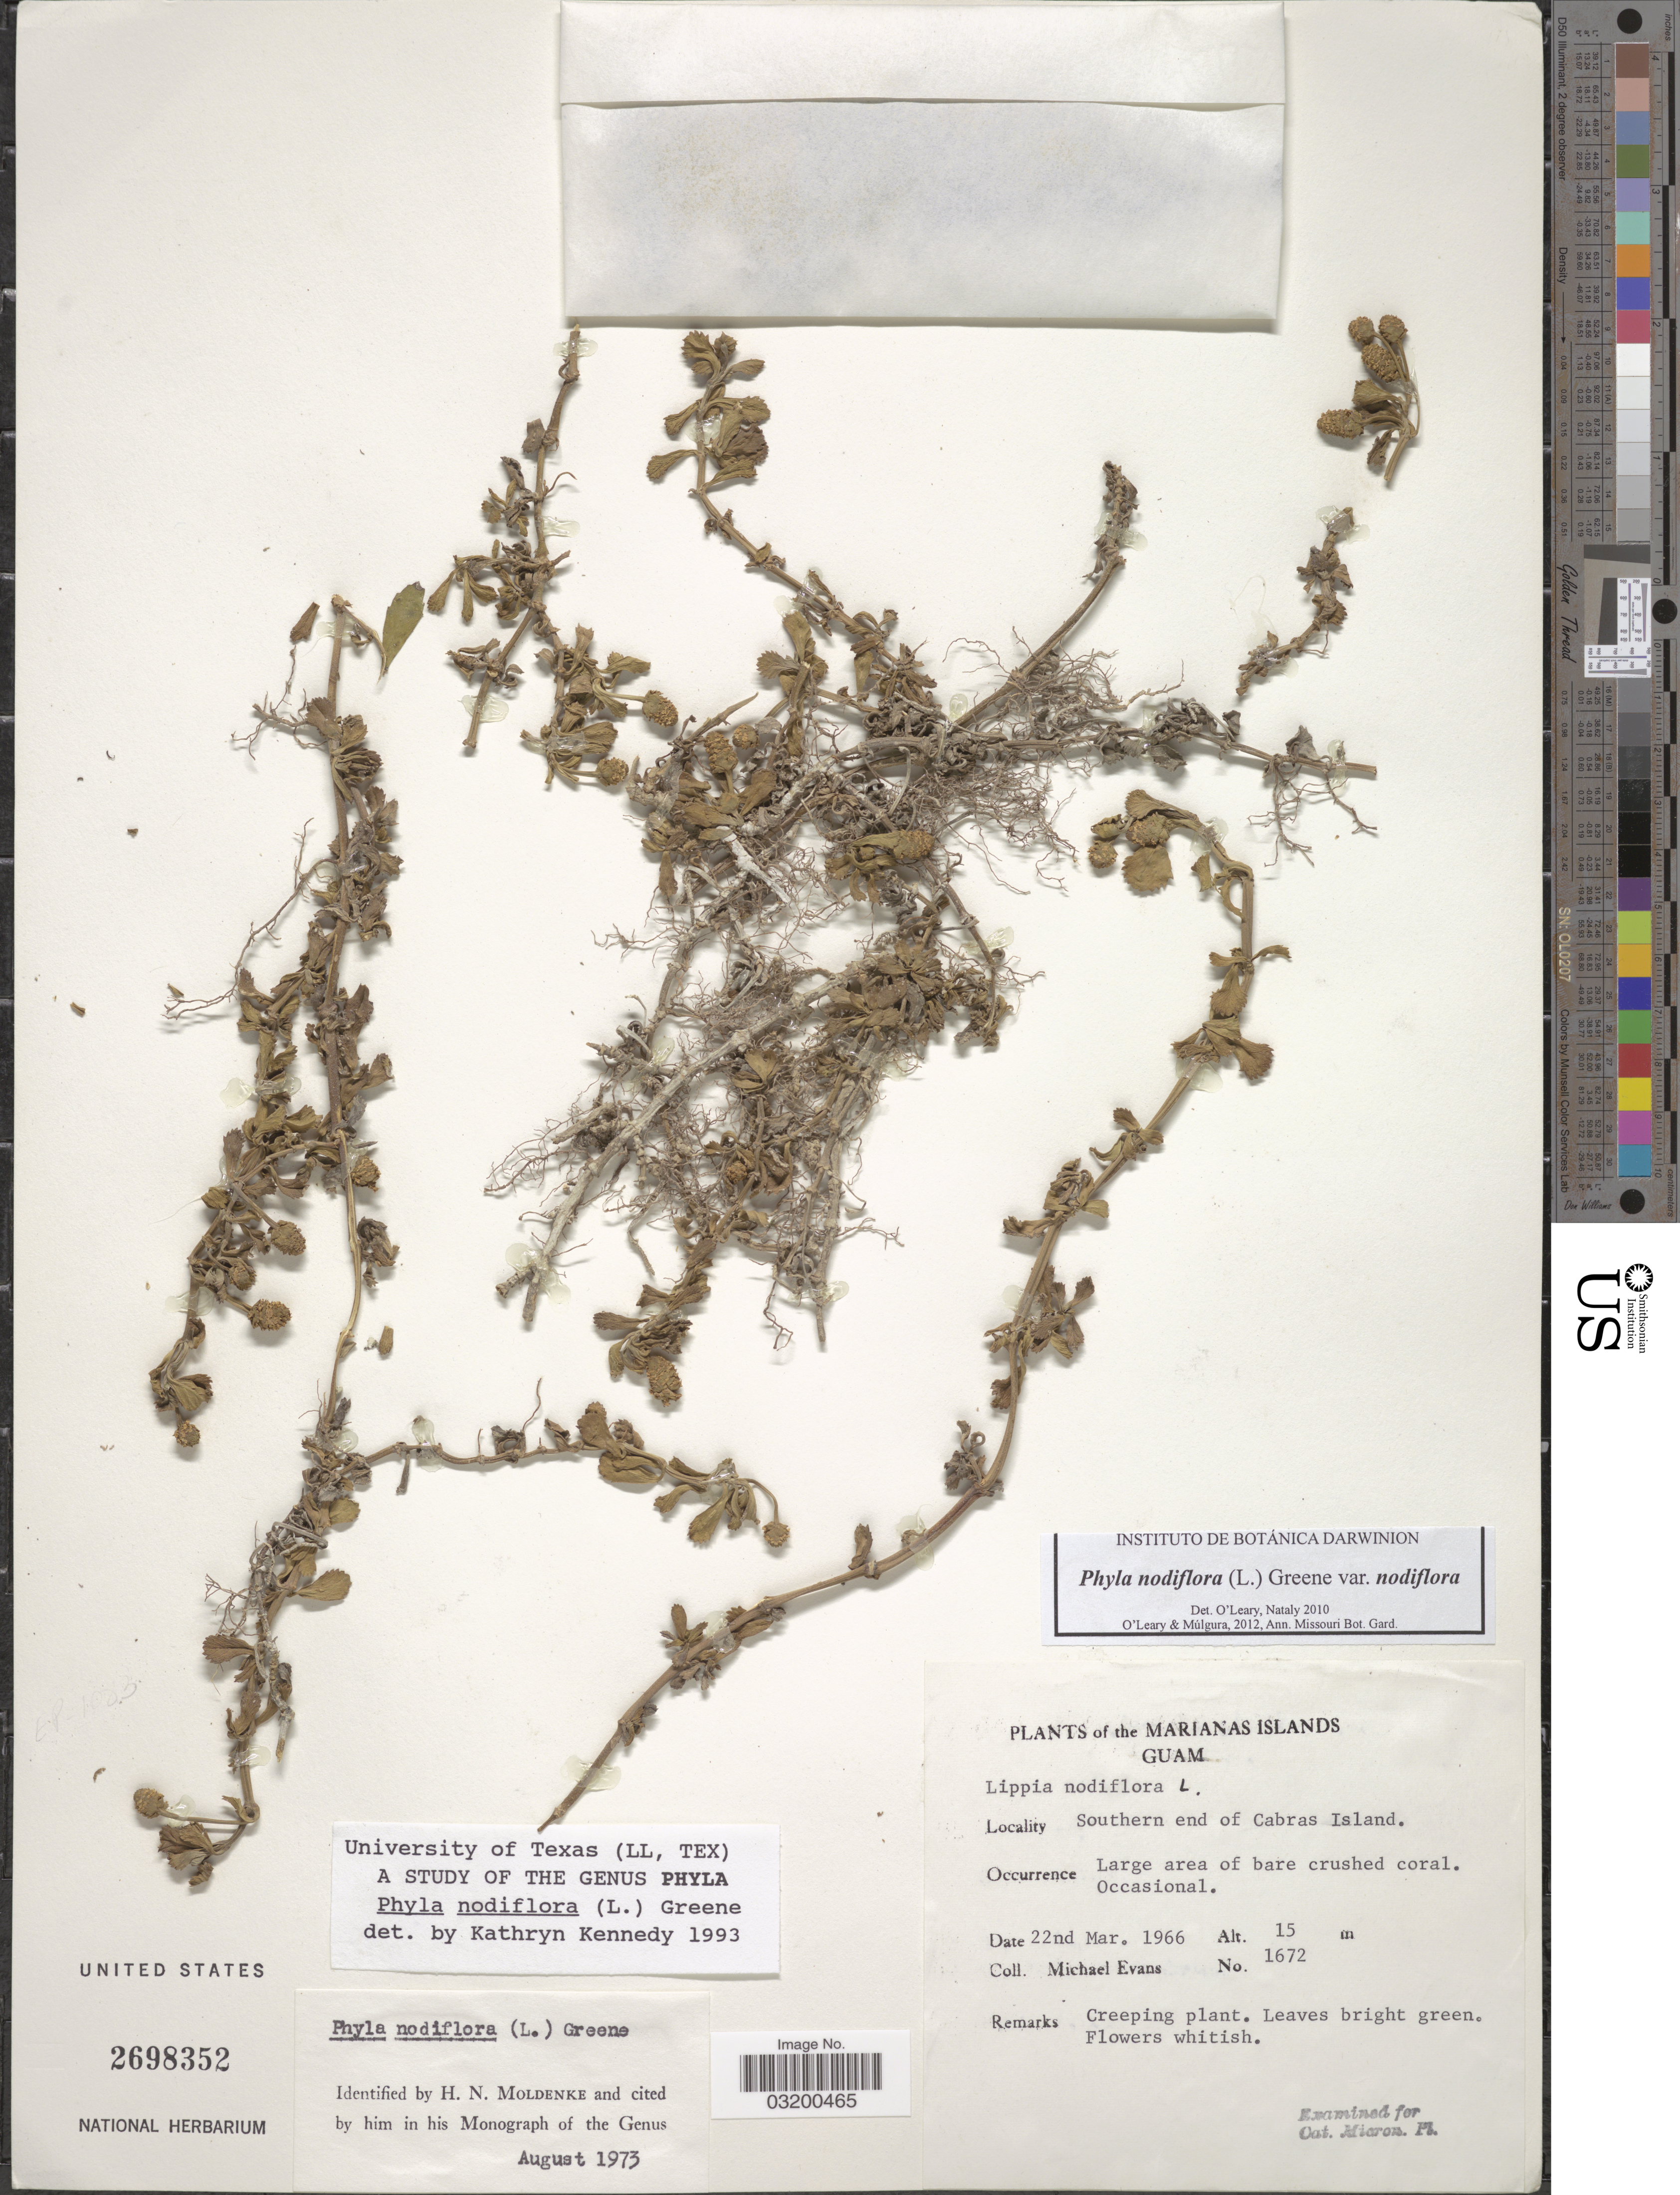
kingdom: Plantae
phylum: Tracheophyta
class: Magnoliopsida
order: Lamiales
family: Verbenaceae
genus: Phyla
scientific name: Phyla nodiflora var. nodiflora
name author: (L.) Greene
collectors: M. Evans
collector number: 1672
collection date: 1966-03-22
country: Guam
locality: Marianas Islands. Southern end of Cabras Island.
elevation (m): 15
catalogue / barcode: US 2698352